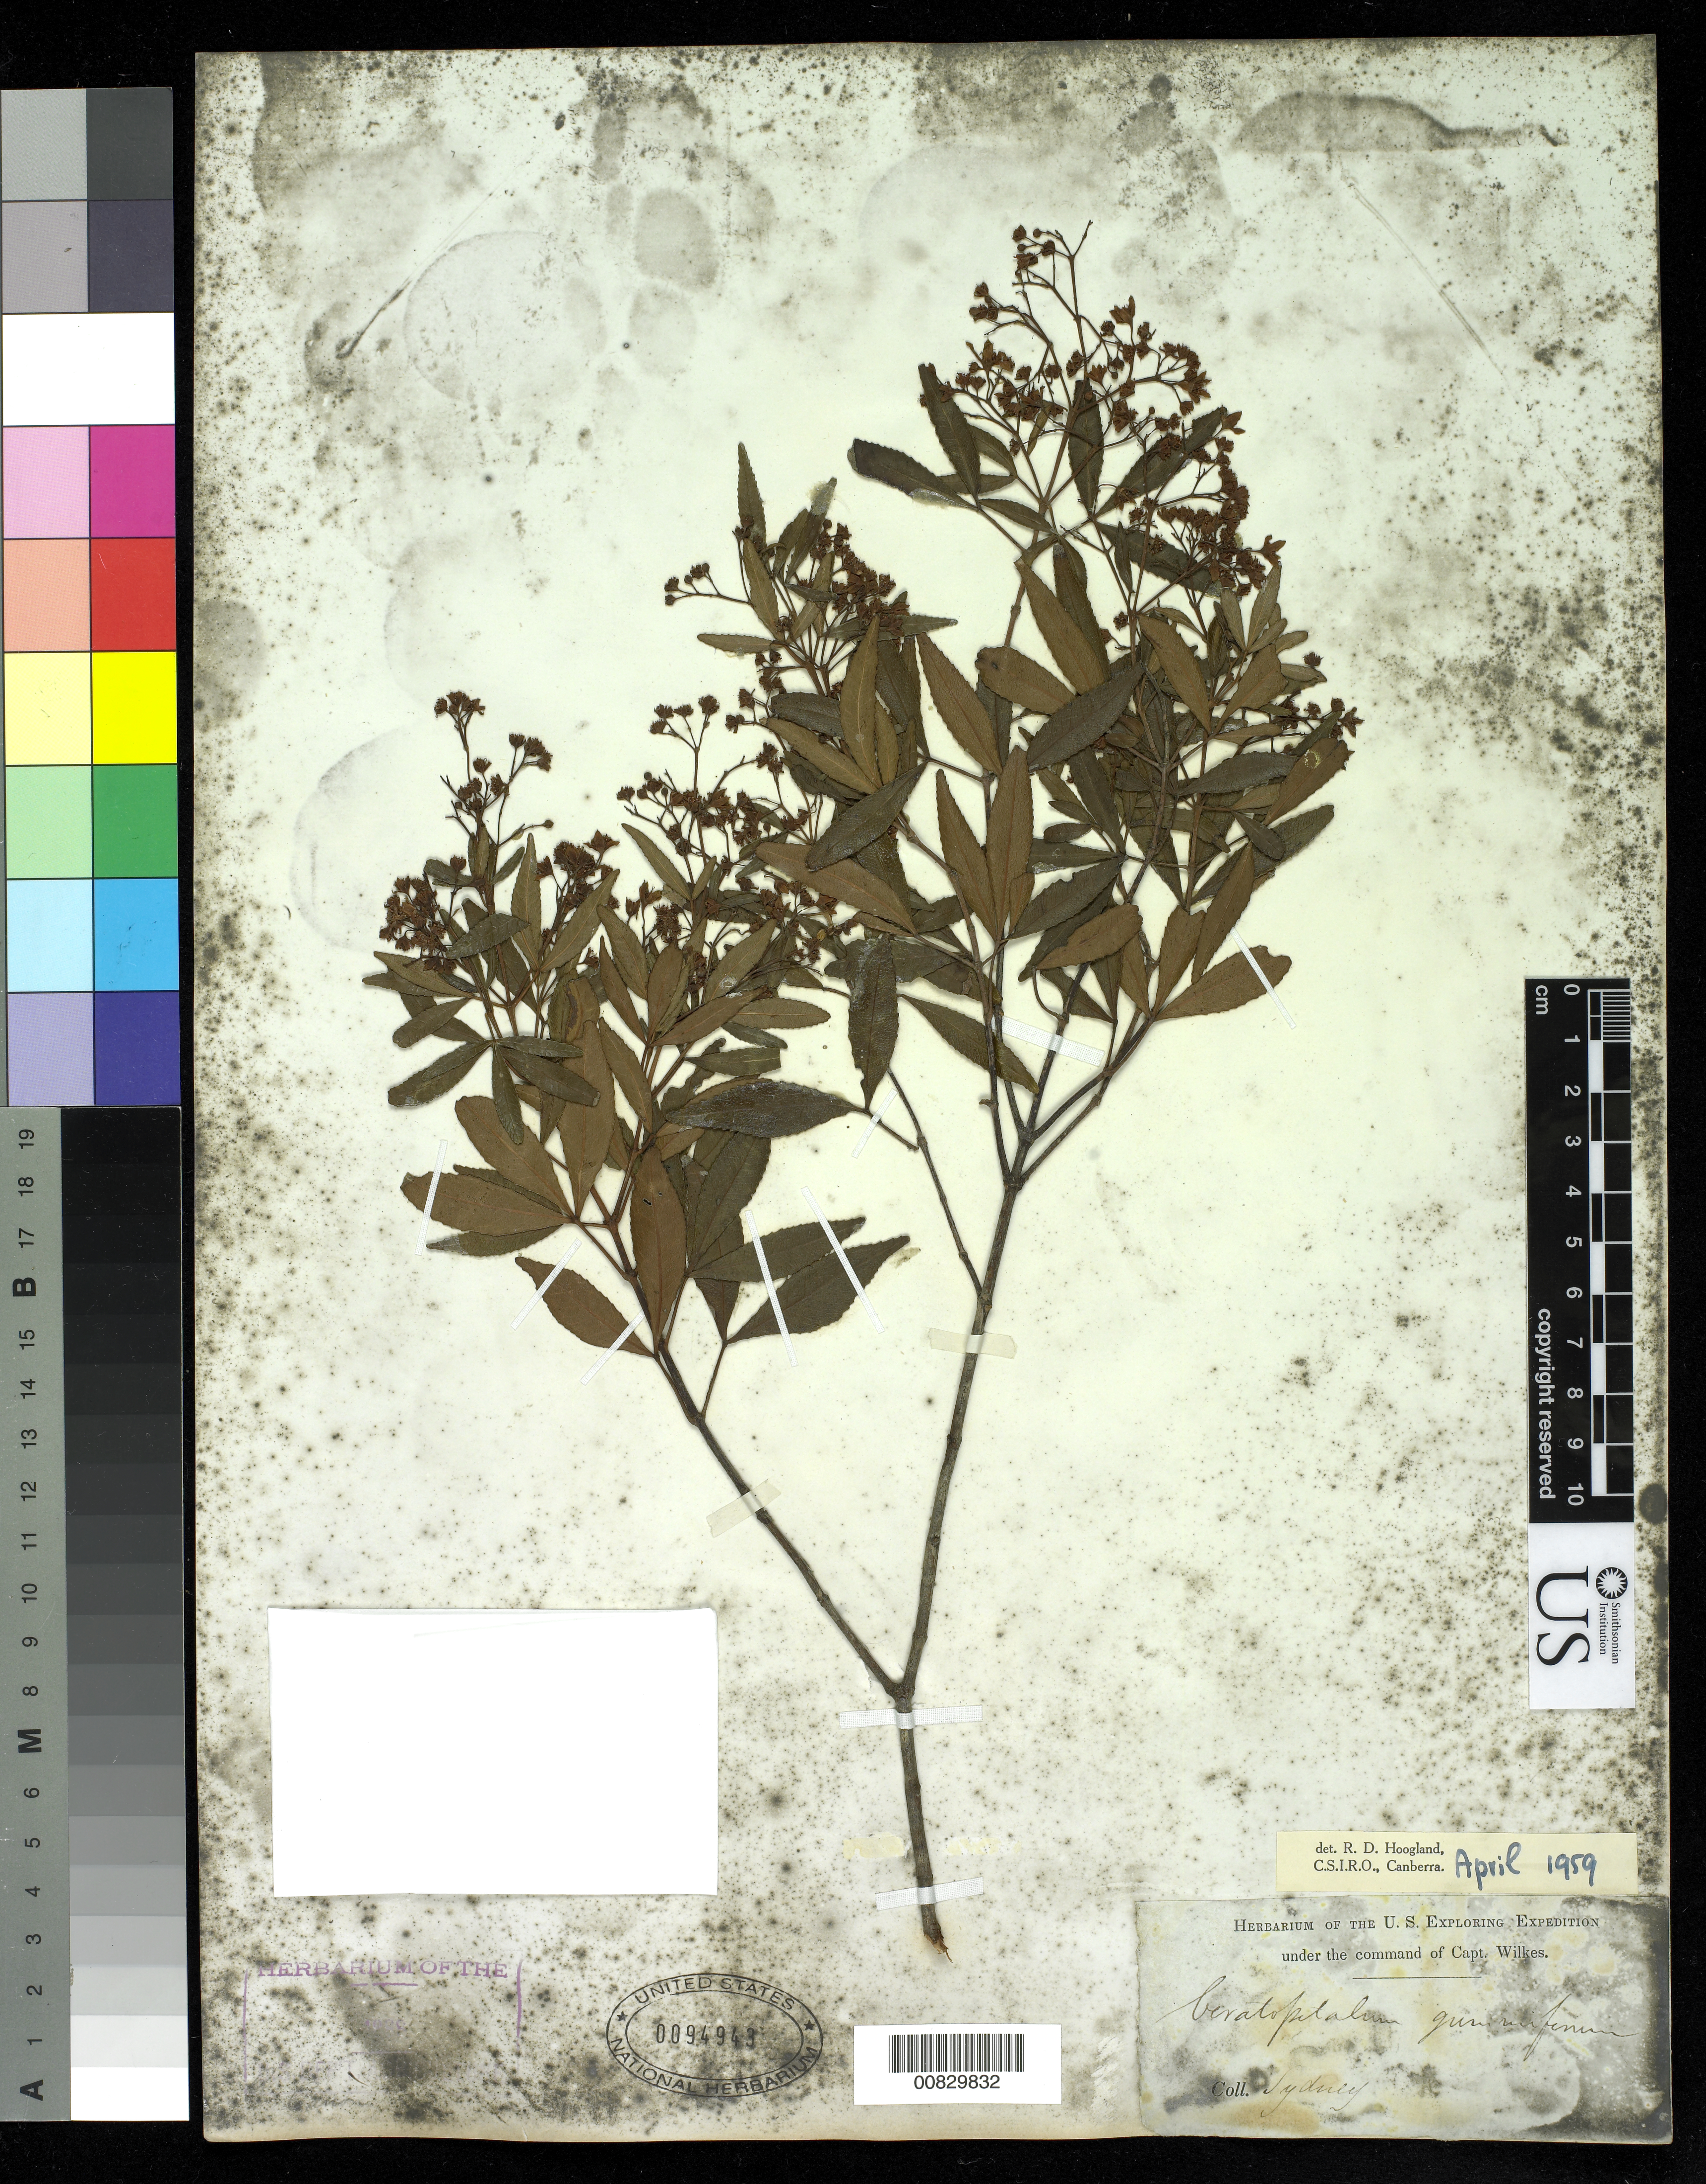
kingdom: Plantae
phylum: Tracheophyta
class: Magnoliopsida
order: Oxalidales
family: Cunoniaceae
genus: Ceratopetalum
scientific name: Ceratopetalum gummiferum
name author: Sm.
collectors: Wilkes Explor. Exped.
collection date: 1838/1842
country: Australia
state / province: New South Wales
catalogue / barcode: US 94943